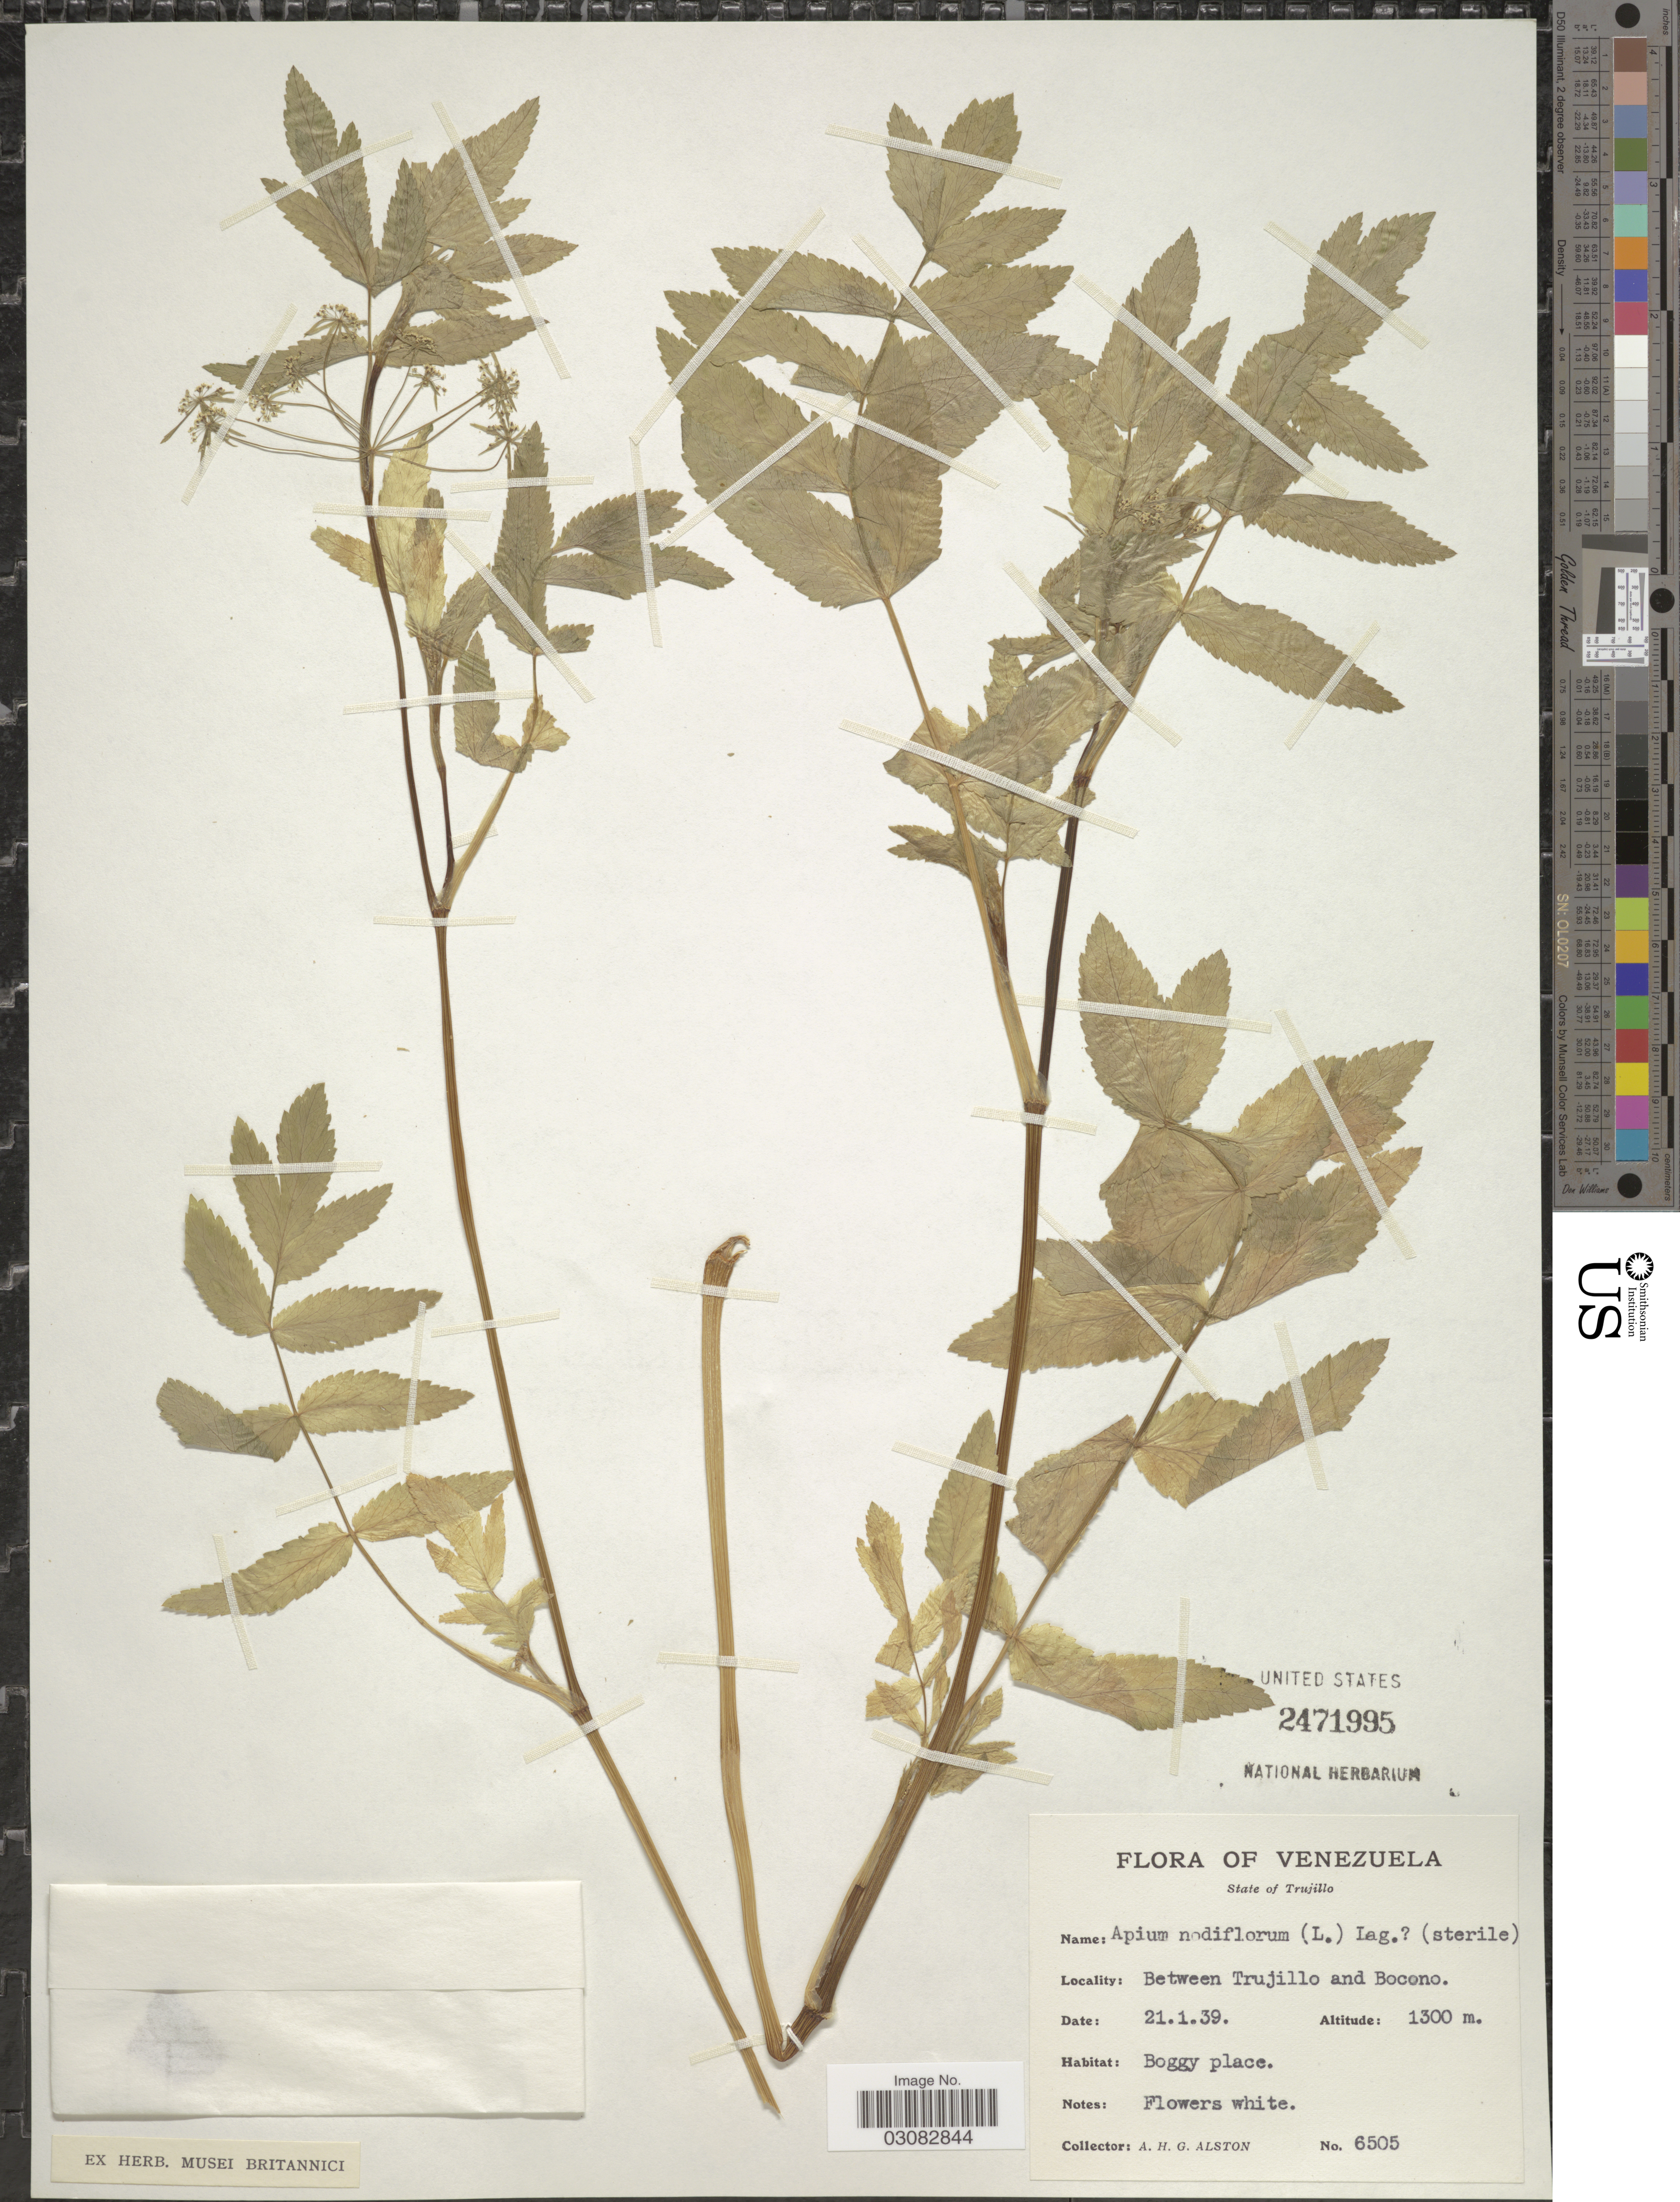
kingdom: Plantae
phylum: Tracheophyta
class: Magnoliopsida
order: Apiales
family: Apiaceae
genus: Apium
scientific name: Apium nodiflorum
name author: (L.) Lag.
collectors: A. H. Alston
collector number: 6505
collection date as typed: Transcribed d/m/y: 21/1/39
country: Venezuela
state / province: Trujillo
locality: Between Trujillo and Bocono.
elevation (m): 1300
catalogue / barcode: US 2471995